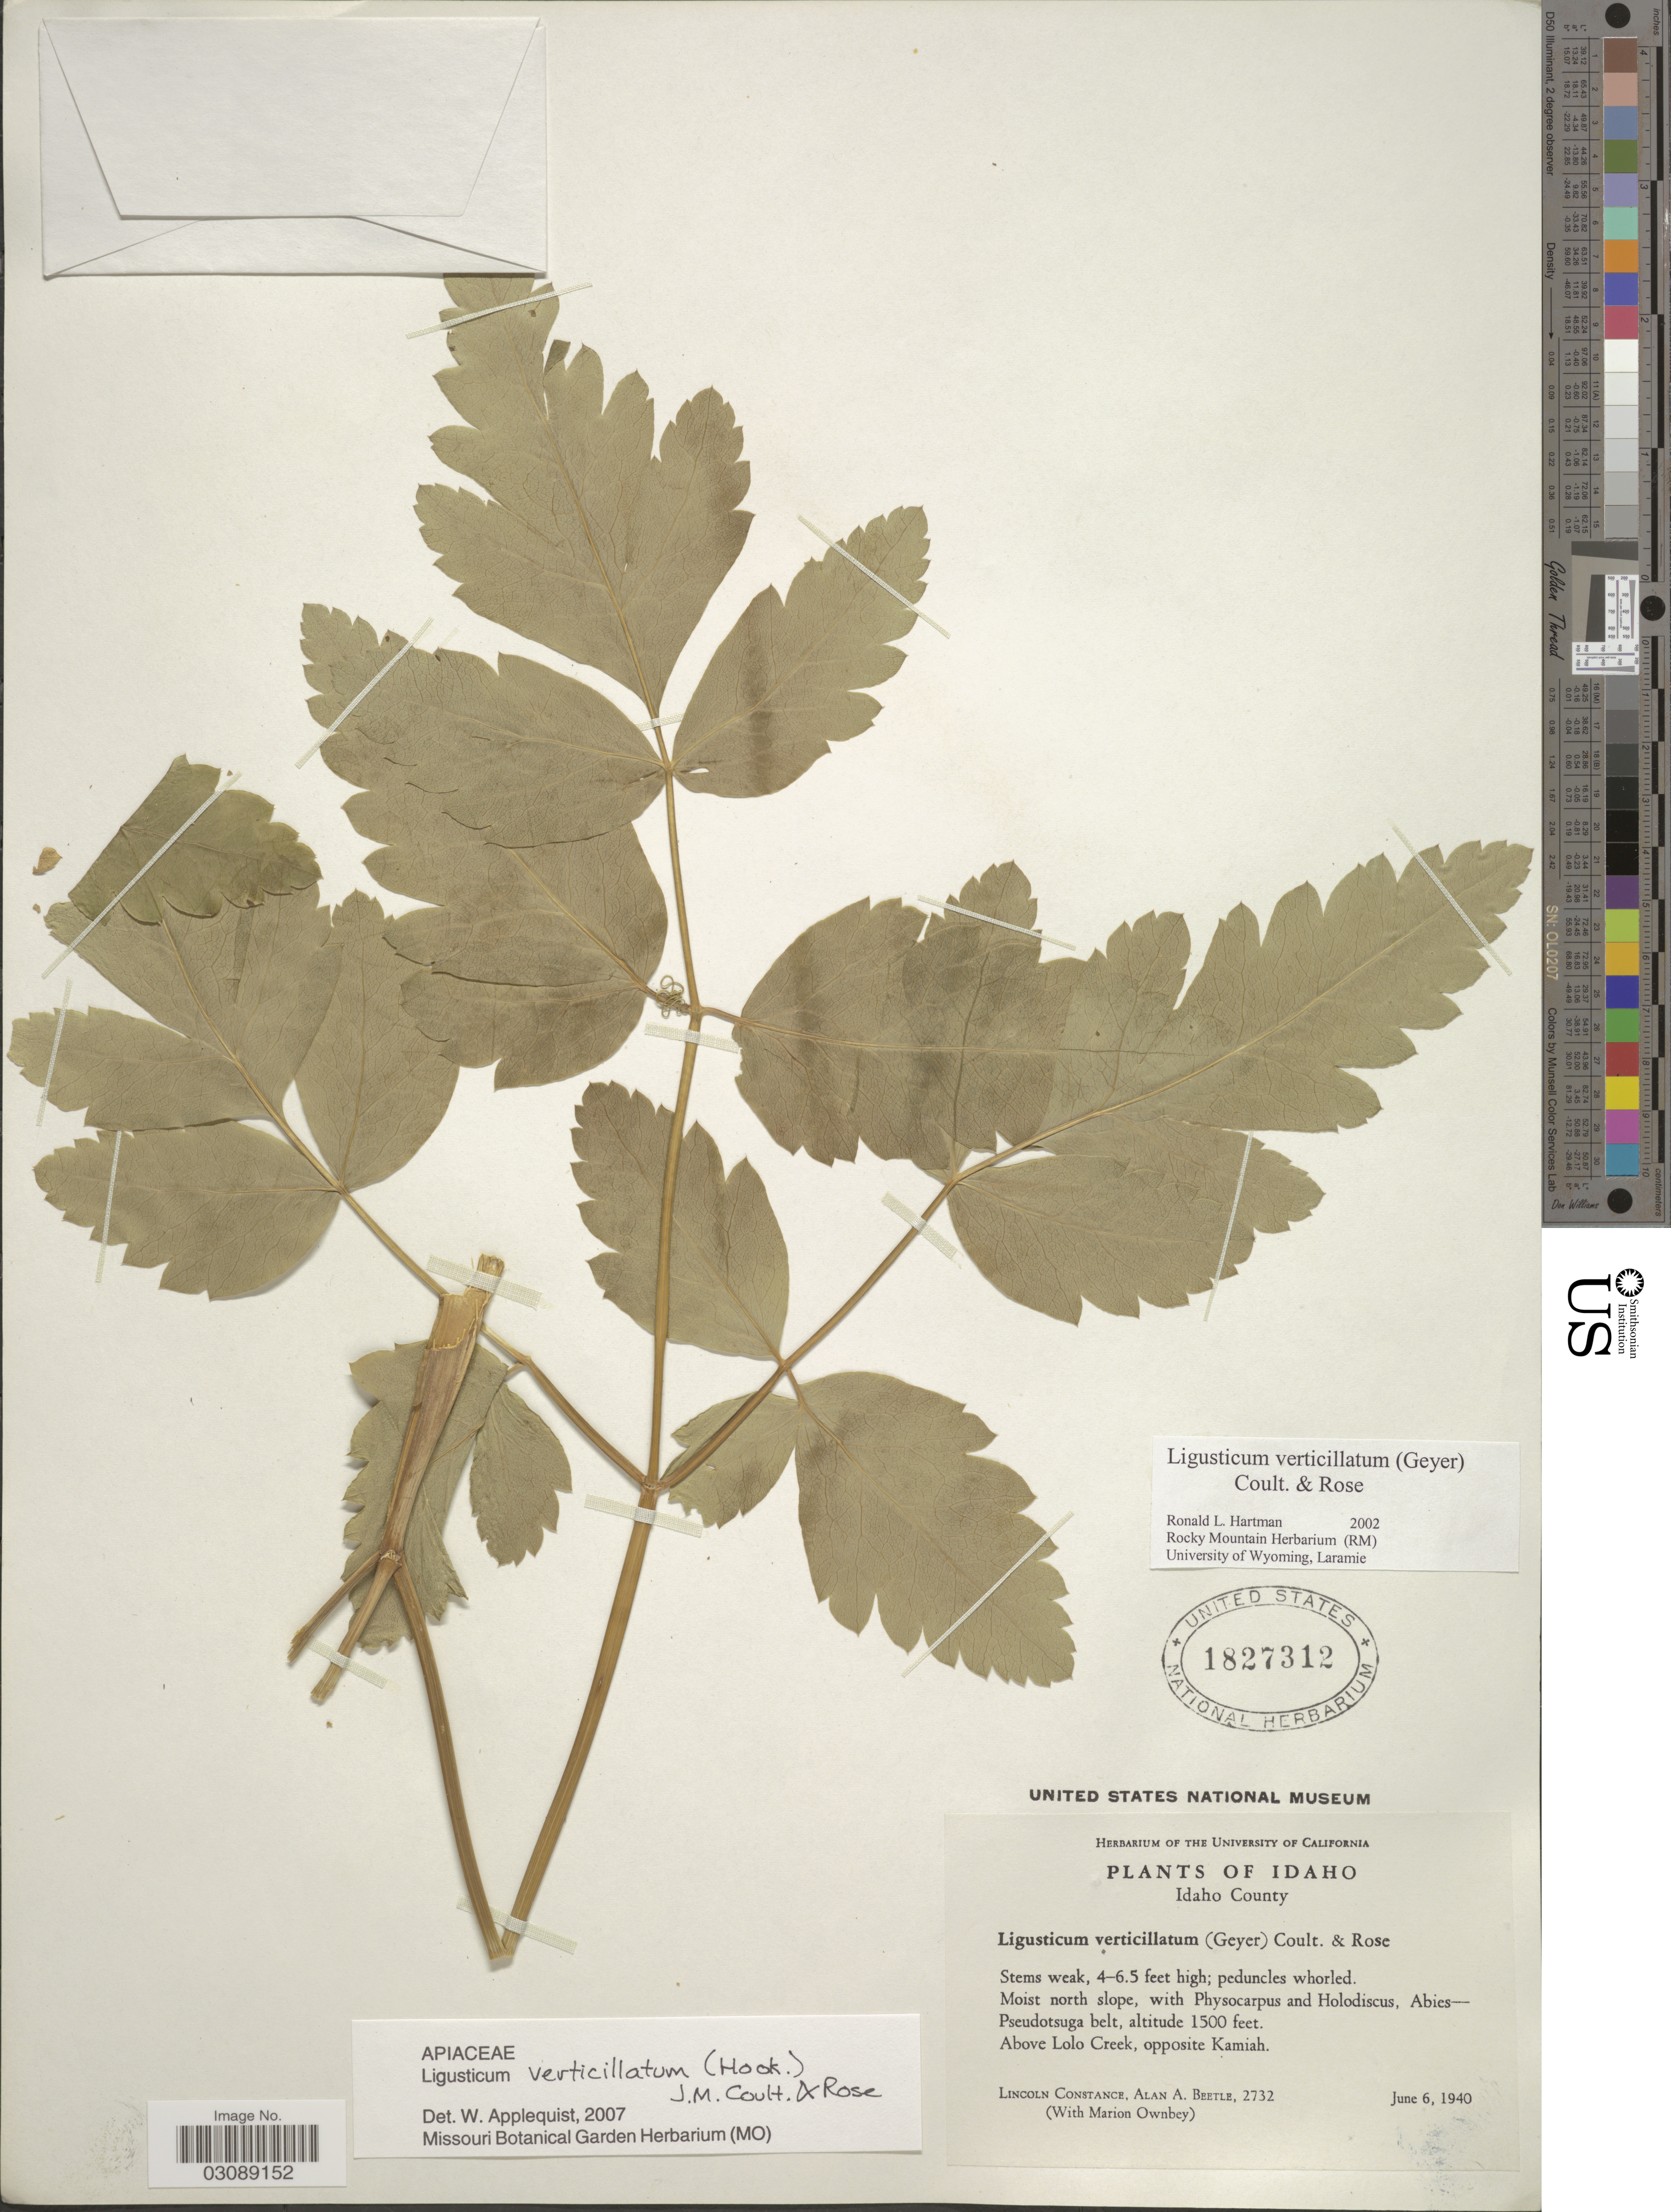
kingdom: Plantae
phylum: Tracheophyta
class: Magnoliopsida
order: Apiales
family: Apiaceae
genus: Ligusticum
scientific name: Ligusticum verticillatum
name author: (Hook.) J.M. Coult. & Rose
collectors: L. Constance, A. A. Beetle & M. Ownbey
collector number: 2732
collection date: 1940-06-06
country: United States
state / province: Idaho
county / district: Idaho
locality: Abies-Pseudotsuga belt, Above Lolo Creek, opposite Kamiah.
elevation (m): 457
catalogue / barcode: US 1827312